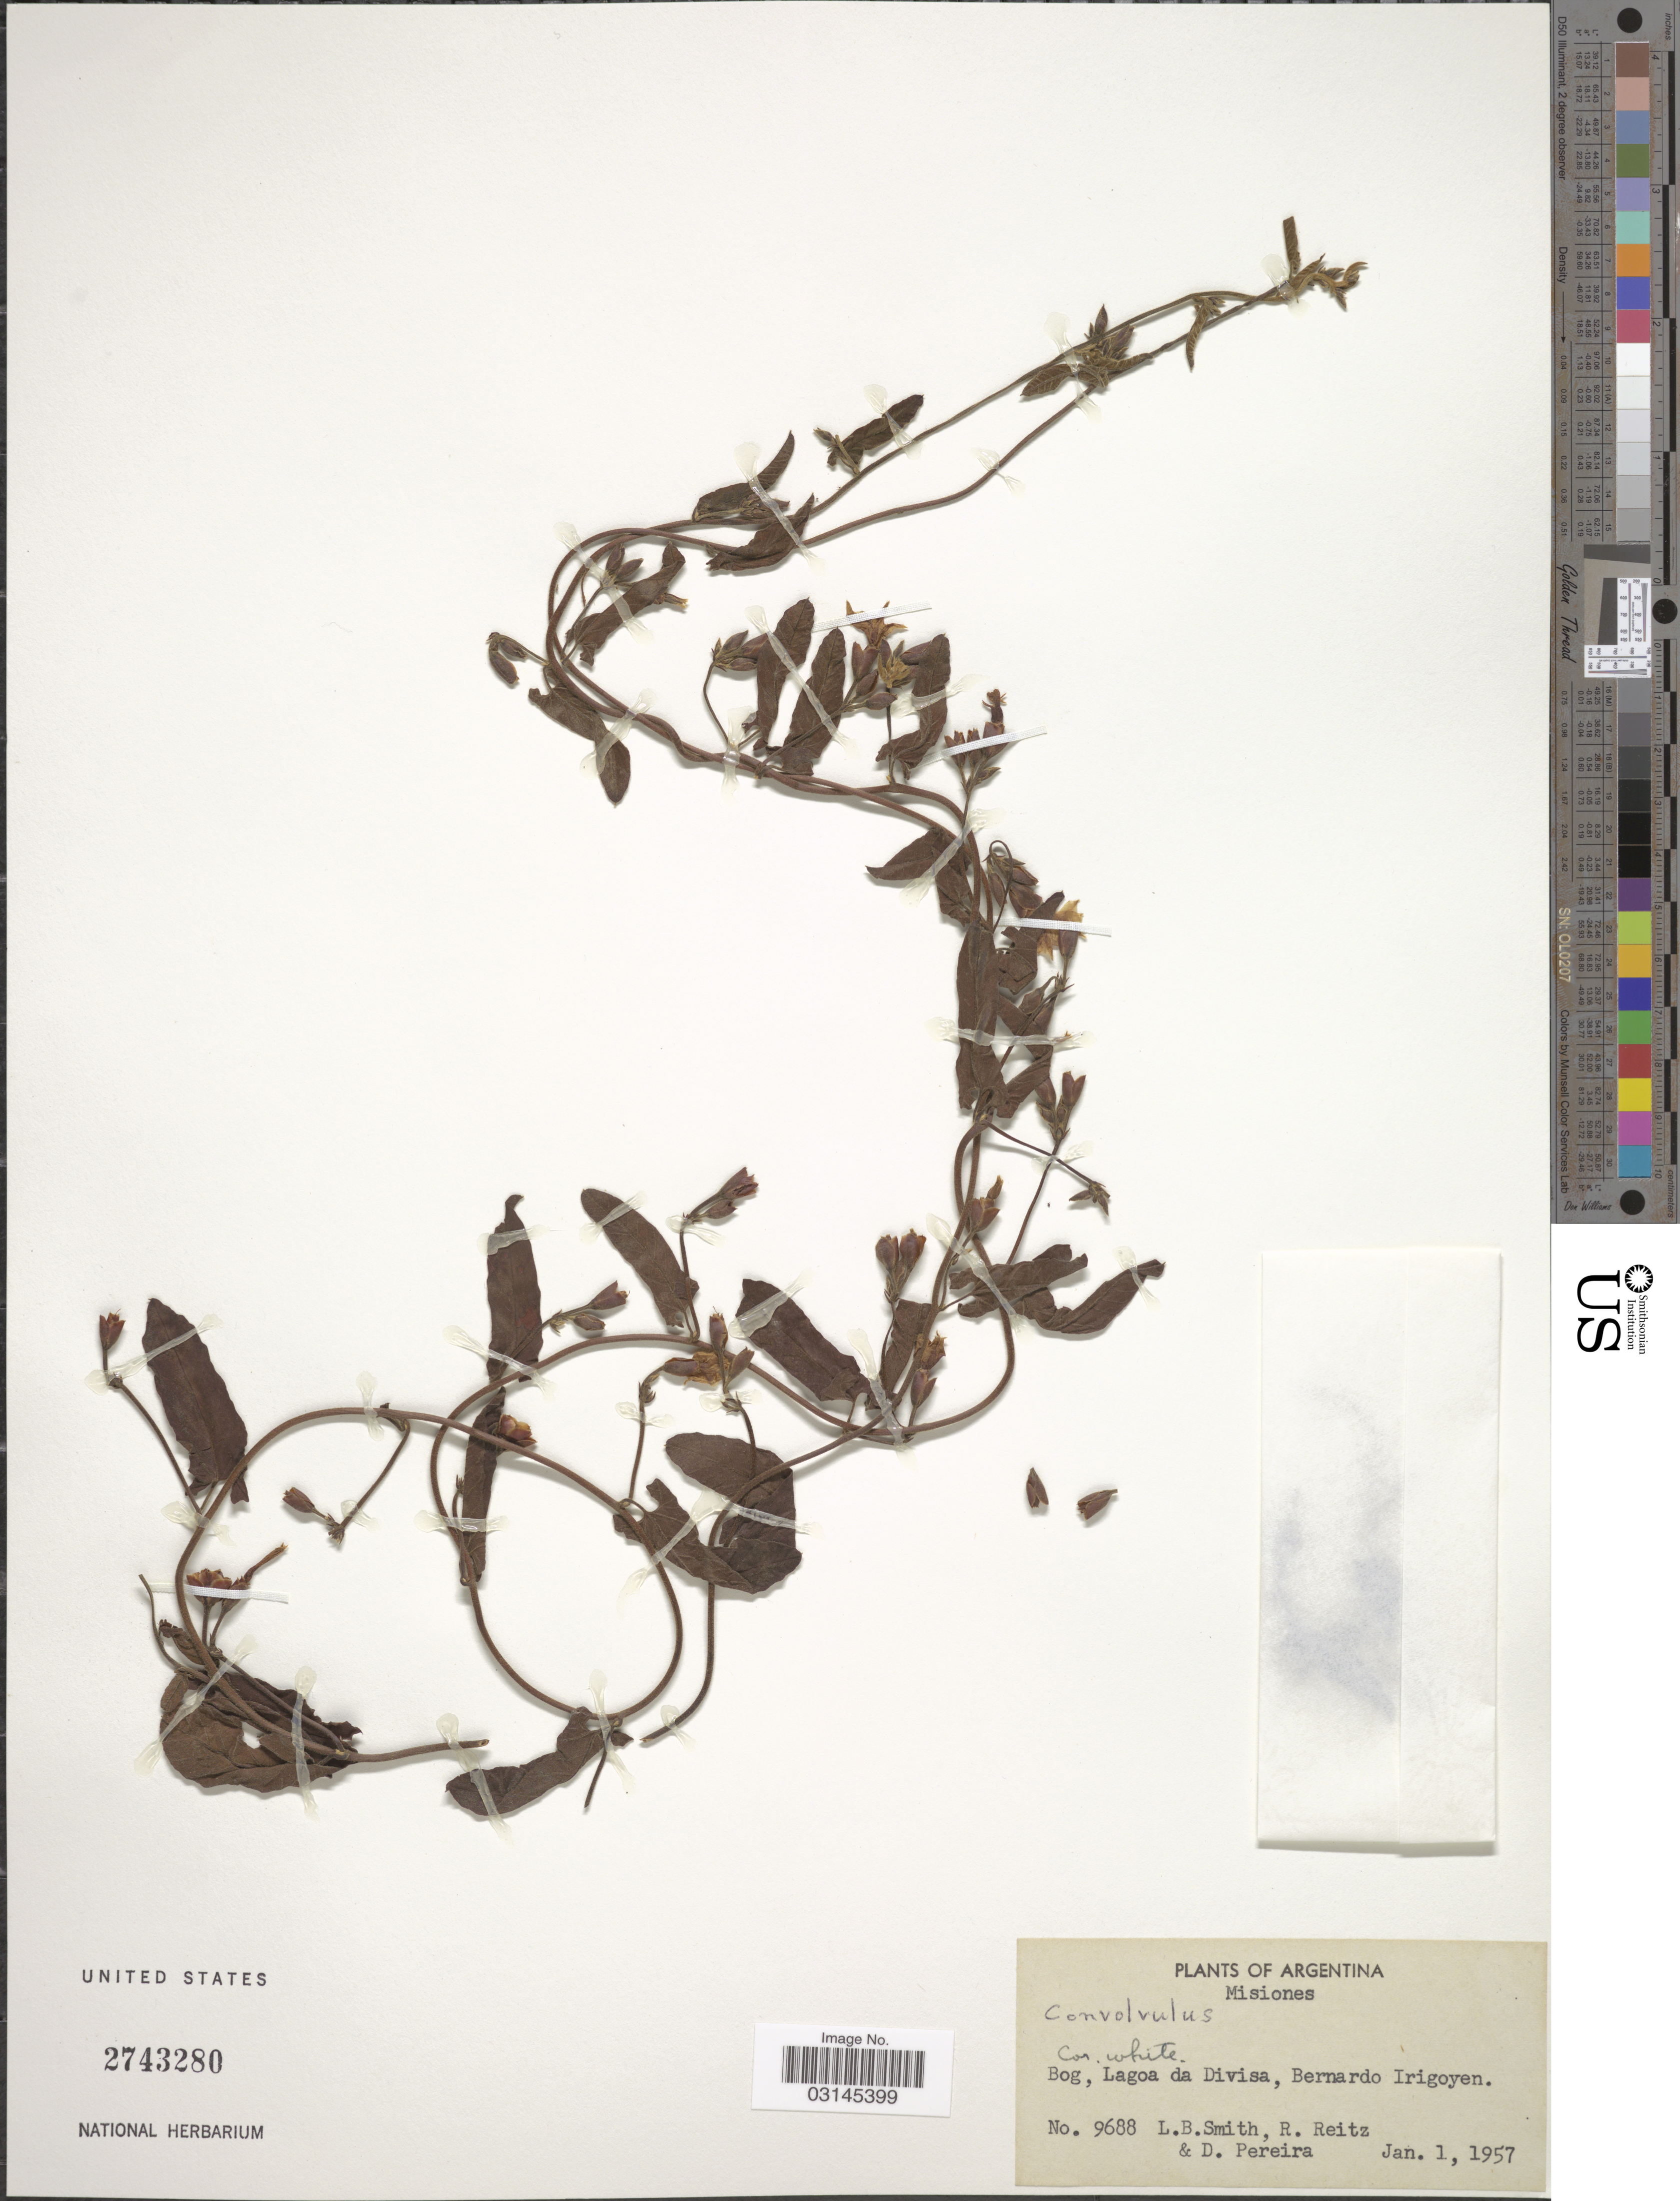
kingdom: Plantae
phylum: Tracheophyta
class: Magnoliopsida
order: Solanales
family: Convolvulaceae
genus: Convolvulus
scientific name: Convolvulus sp.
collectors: L. Smith, R. Reitz & D. Pereira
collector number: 9688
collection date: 1957-01-01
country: Argentina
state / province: Misiones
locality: Bog, Lagoa da Divisa, Bernardo Irigoyen.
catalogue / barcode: US 2743280